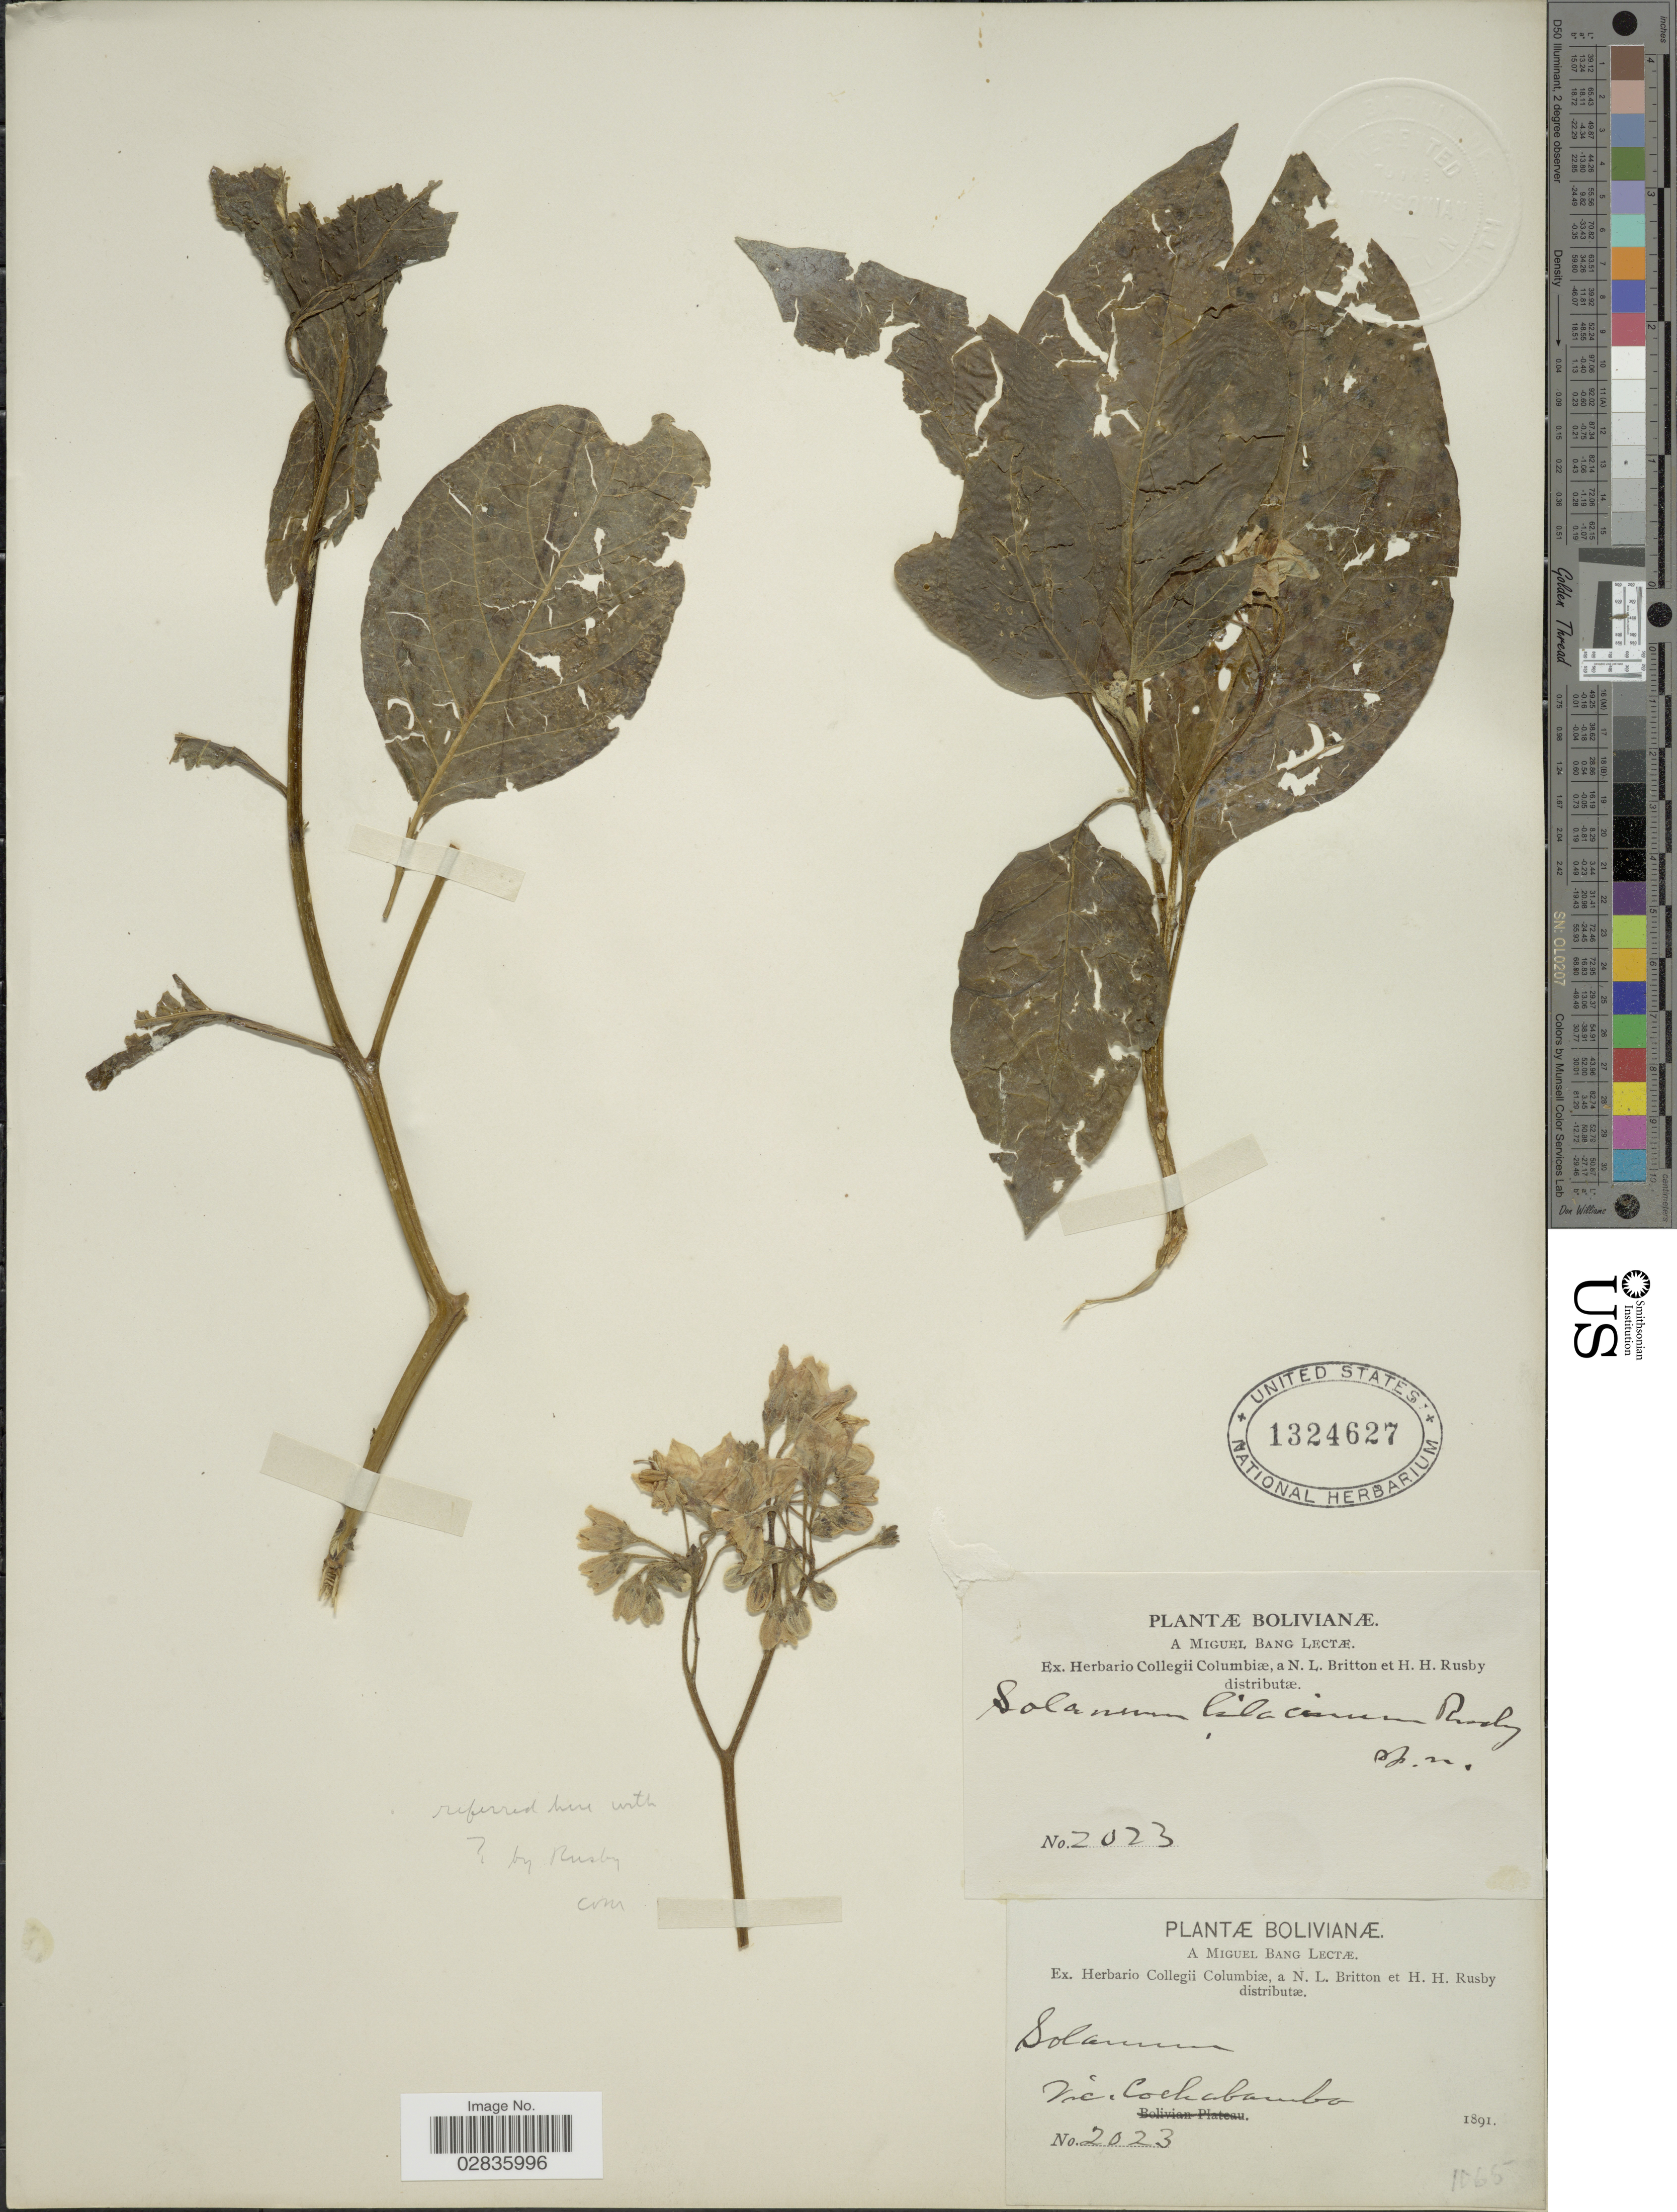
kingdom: Plantae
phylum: Tracheophyta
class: Magnoliopsida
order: Solanales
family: Solanaceae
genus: Solanum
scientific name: Solanum lilacinum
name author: Rusby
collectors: M. Bang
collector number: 2023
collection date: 1891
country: Bolivia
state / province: Cochabamba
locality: Vic. Cochabamba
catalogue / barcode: US 1324627